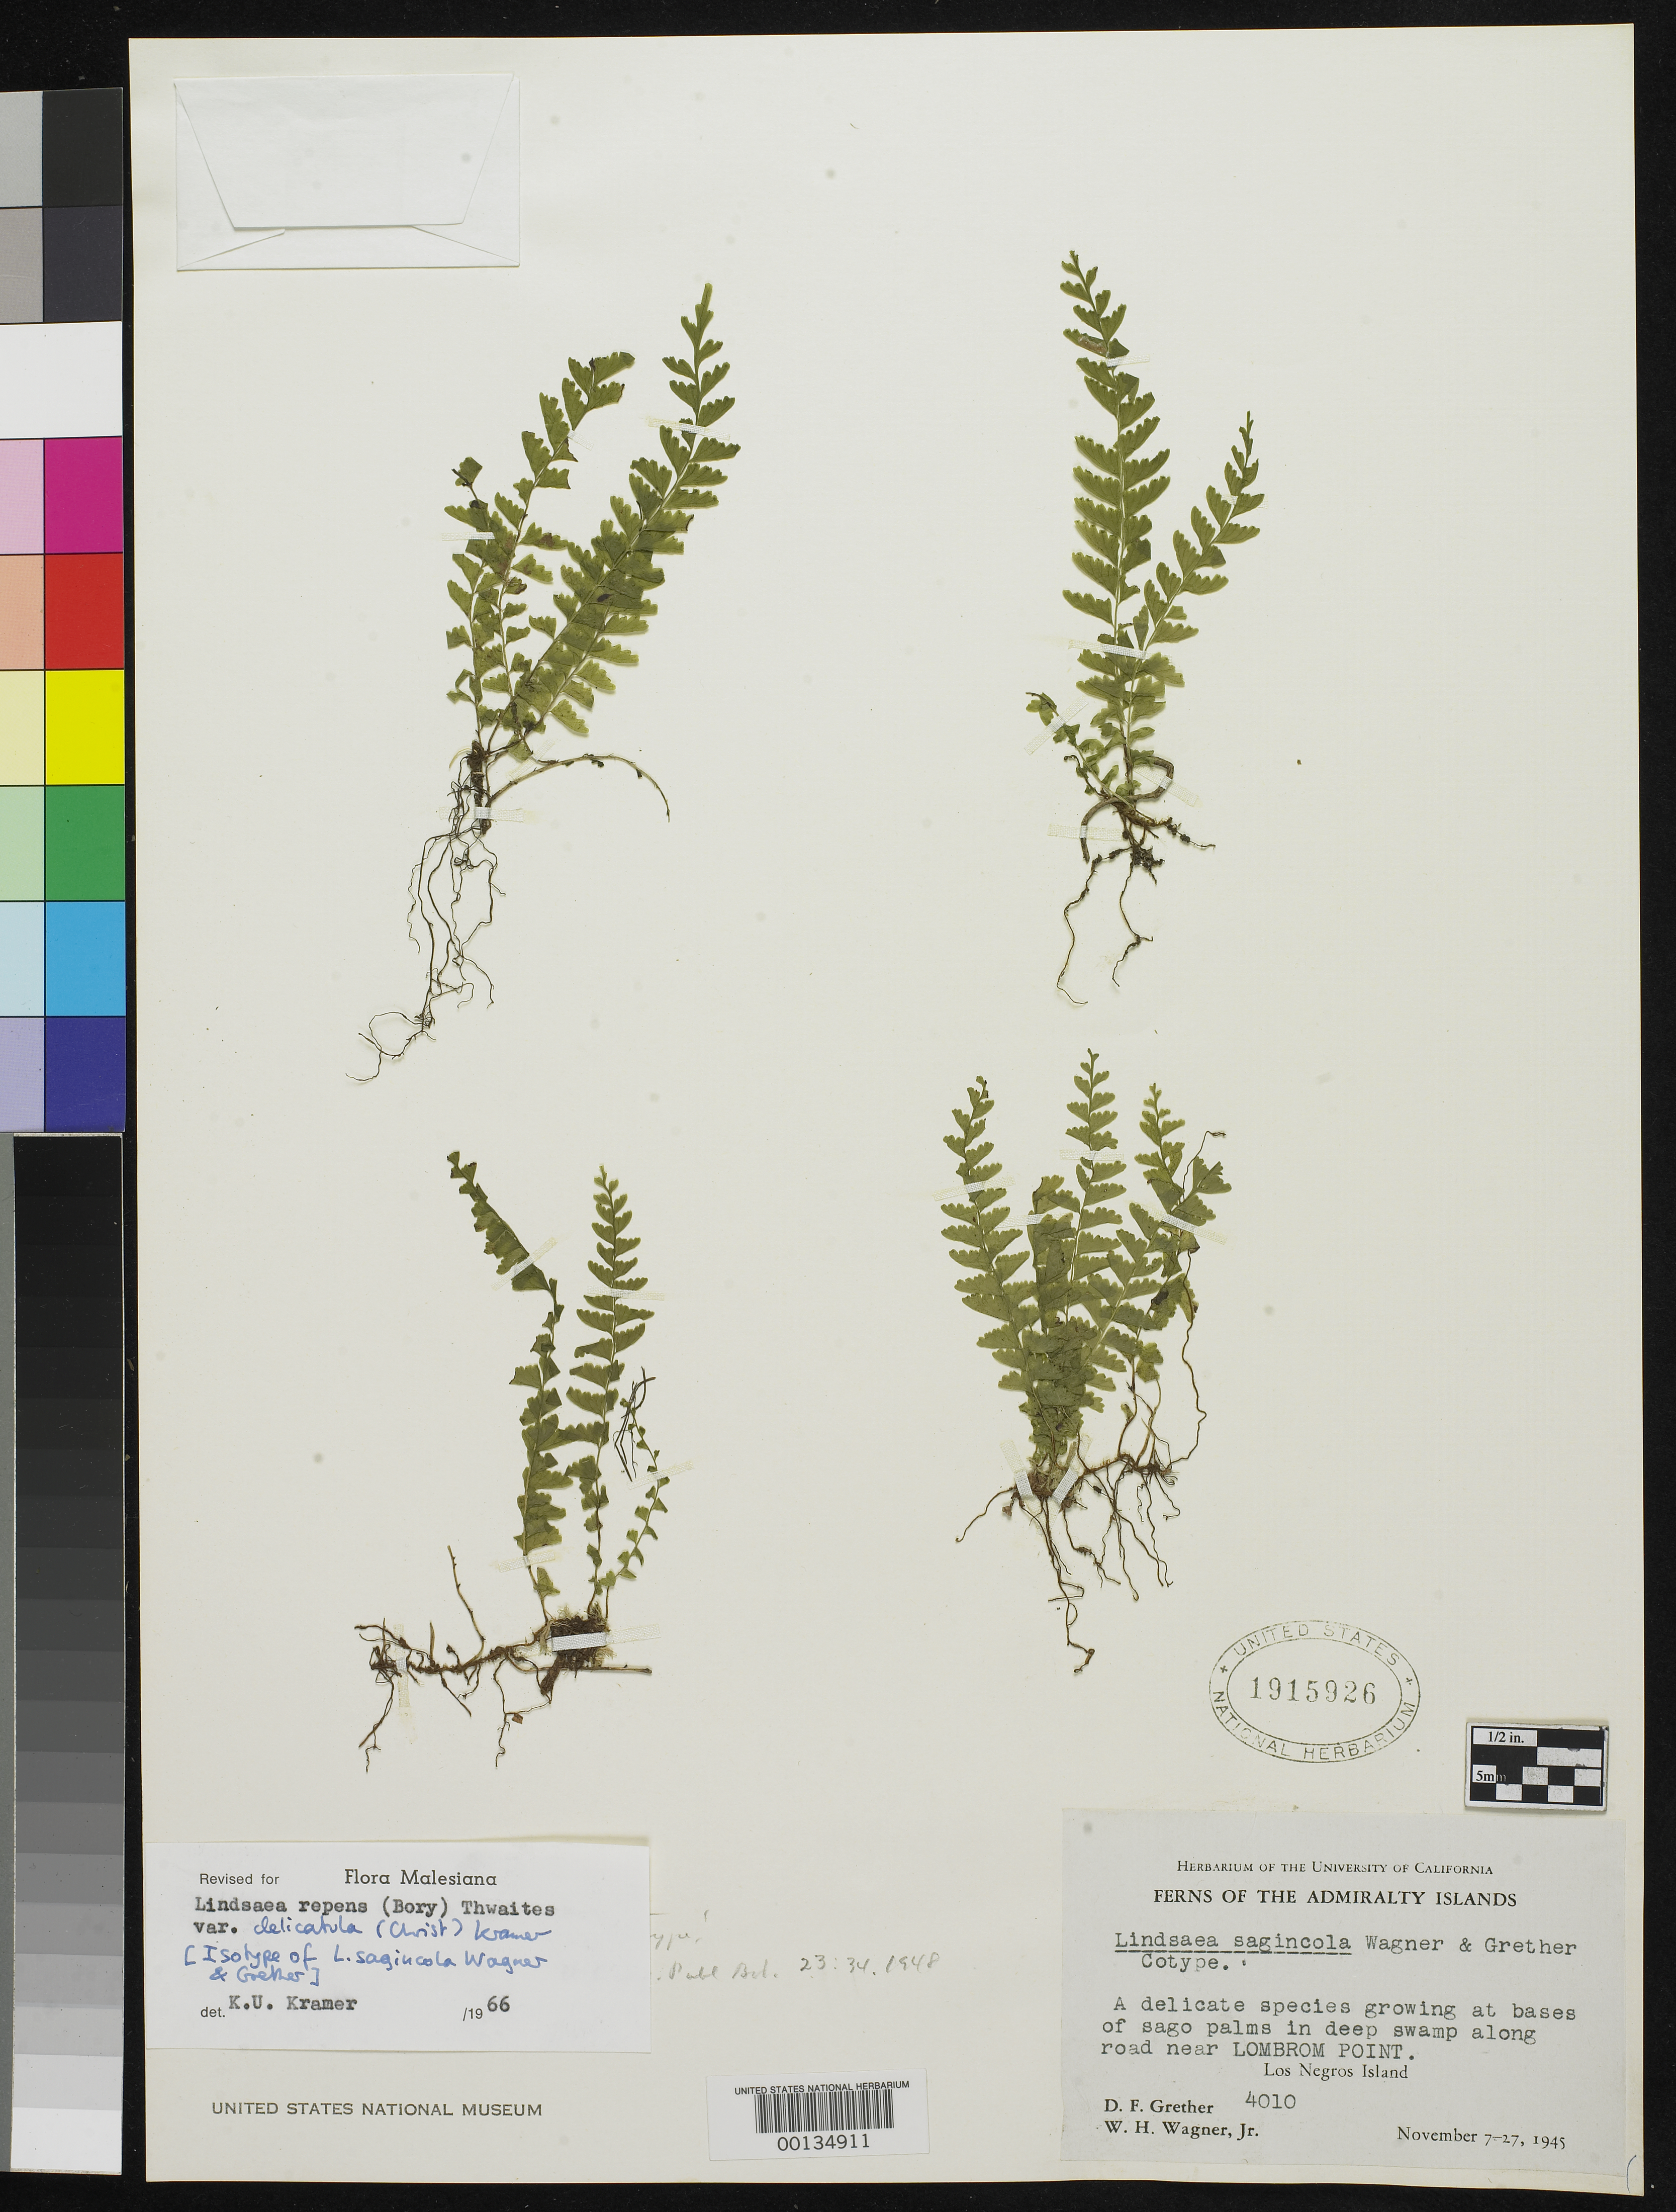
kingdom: Plantae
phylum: Tracheophyta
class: Polypodiopsida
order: Polypodiales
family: Lindsaeaceae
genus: Lindsaea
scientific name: Lindsaea sagincola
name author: W.H. Wagner & Grether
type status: Isotype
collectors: D. F. Grether & W. H. Wagner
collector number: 4010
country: Papua New Guinea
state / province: Manus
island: Los Negros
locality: Los Negros.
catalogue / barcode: US 1915926